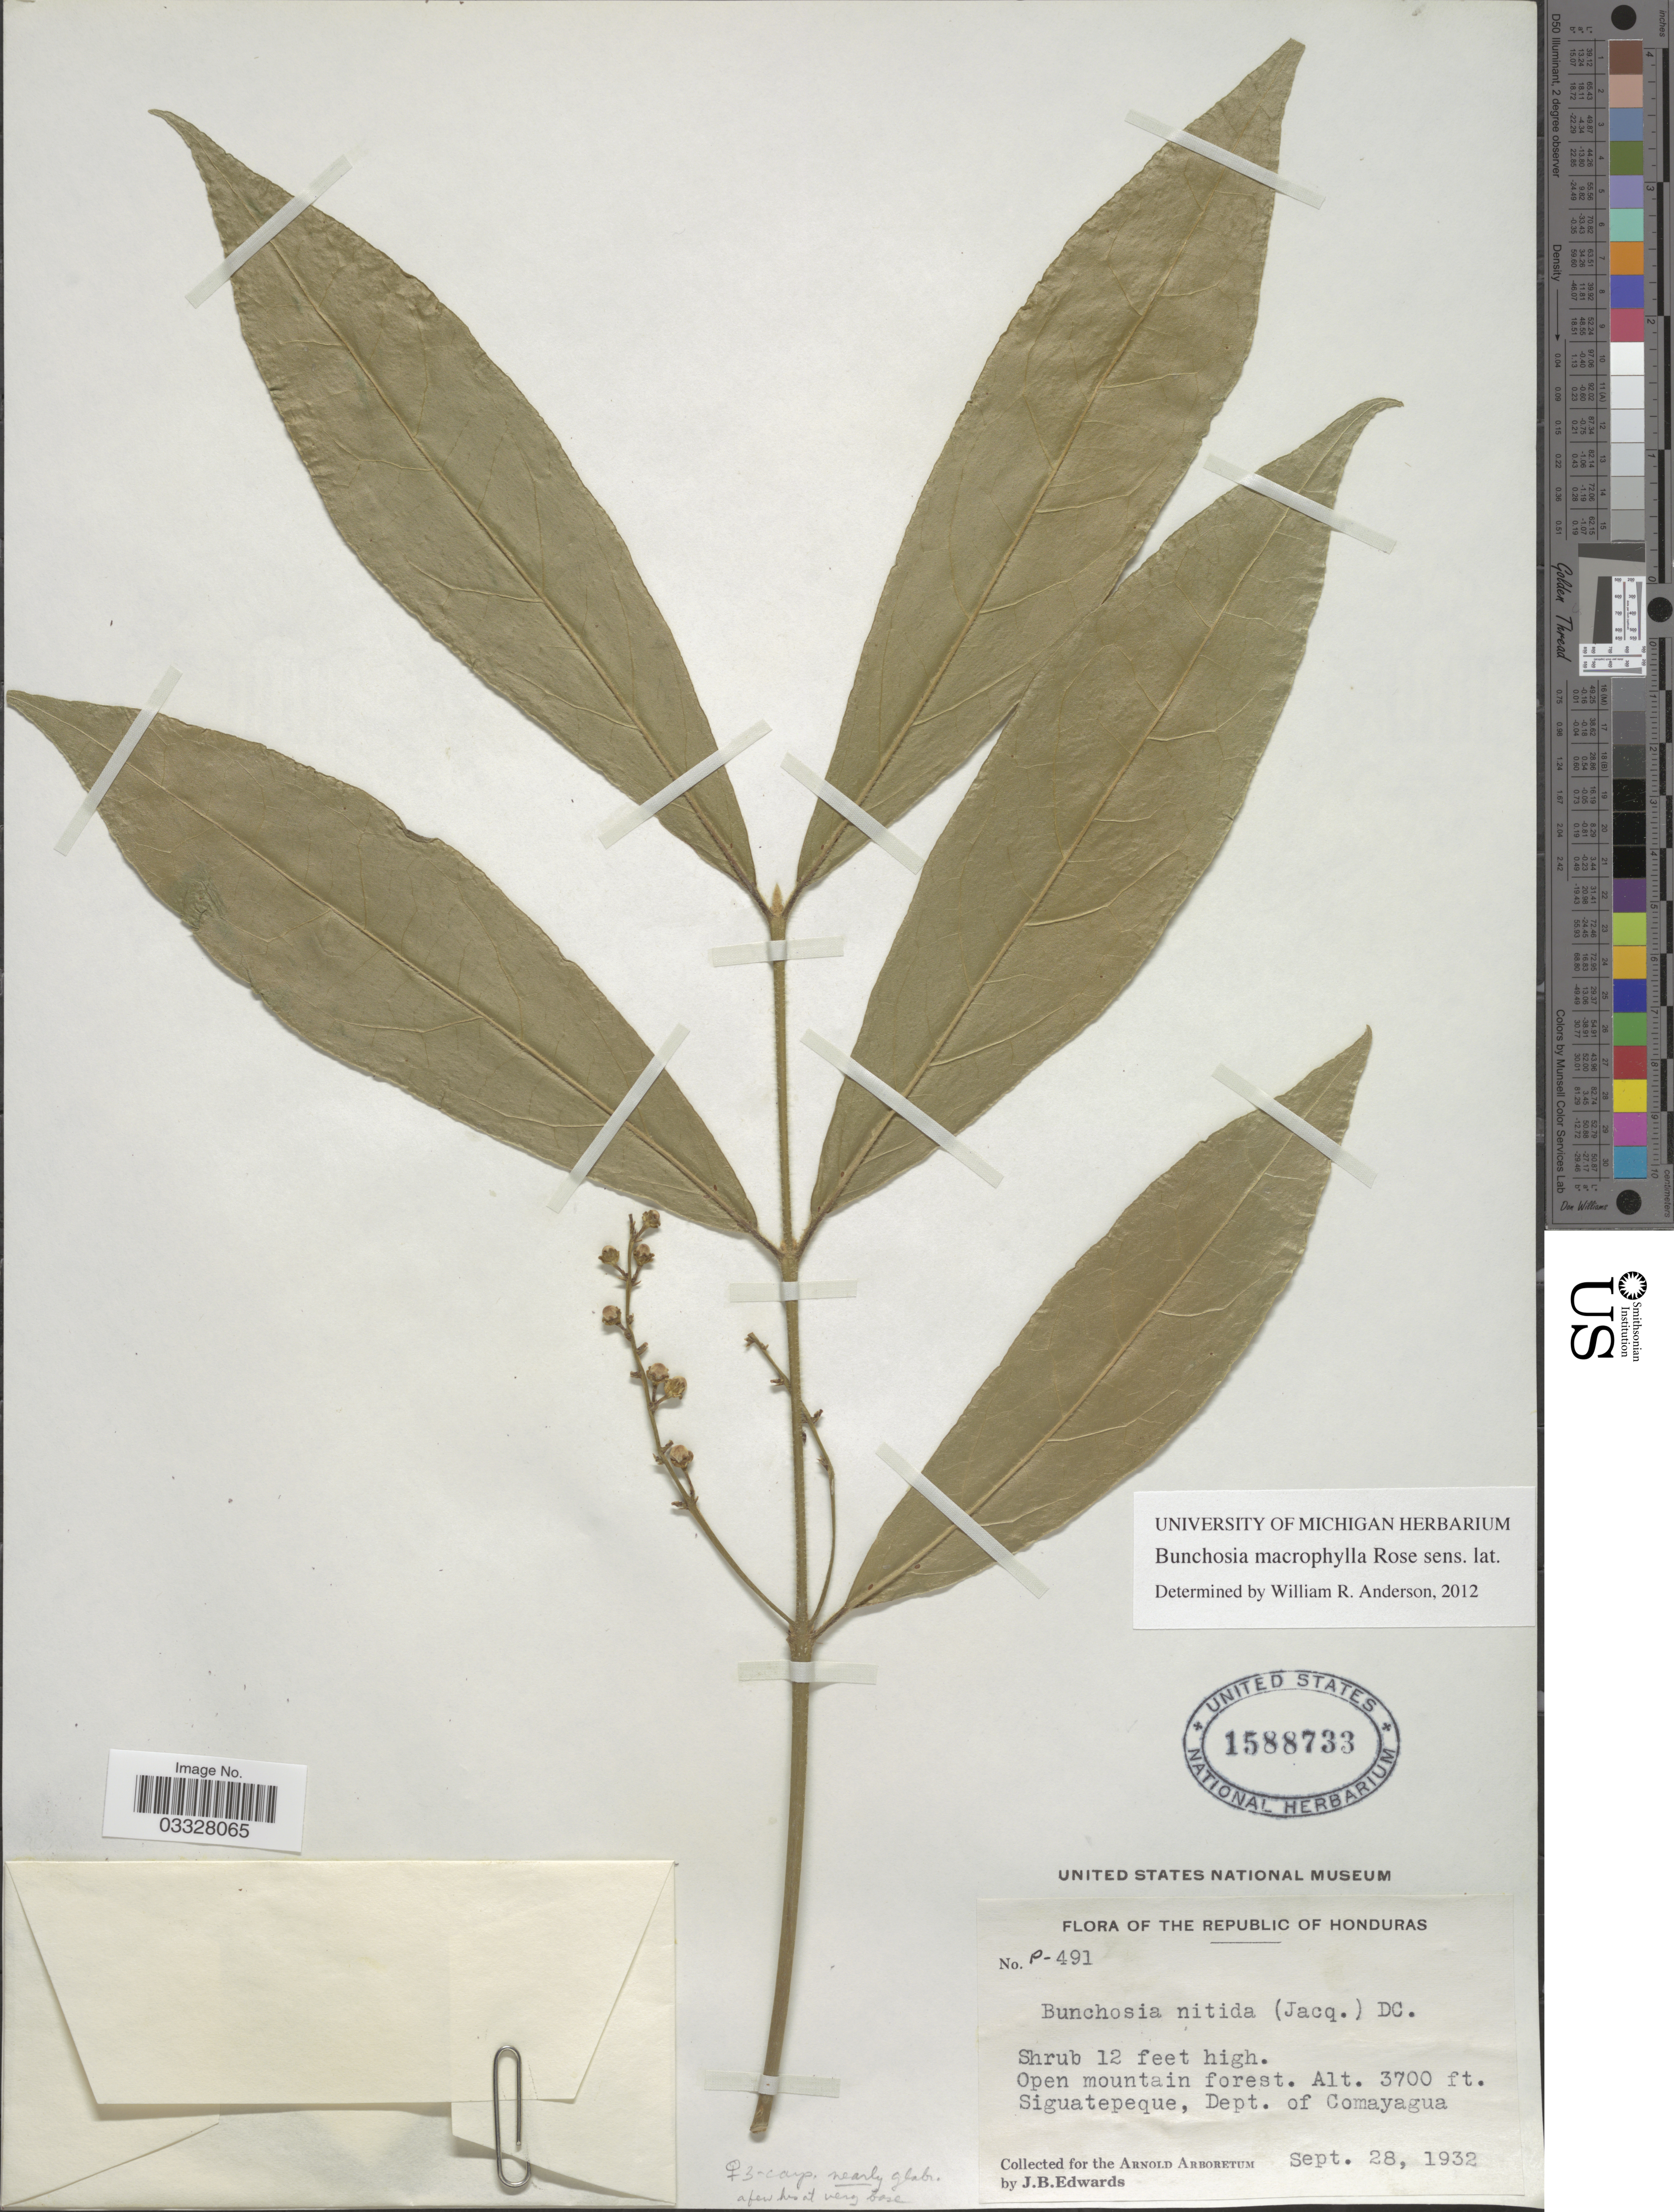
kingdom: Plantae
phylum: Tracheophyta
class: Magnoliopsida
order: Malpighiales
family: Malpighiaceae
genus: Bunchosia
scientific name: Bunchosia macrophylla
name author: Rose ex Donn. Sm. in Pittier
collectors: J. B. Edwards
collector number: P-491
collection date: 1932-09-28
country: Honduras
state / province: Comayagua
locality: Siguatepeque, Dept. of Comayagua.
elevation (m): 1128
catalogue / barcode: US 1588733